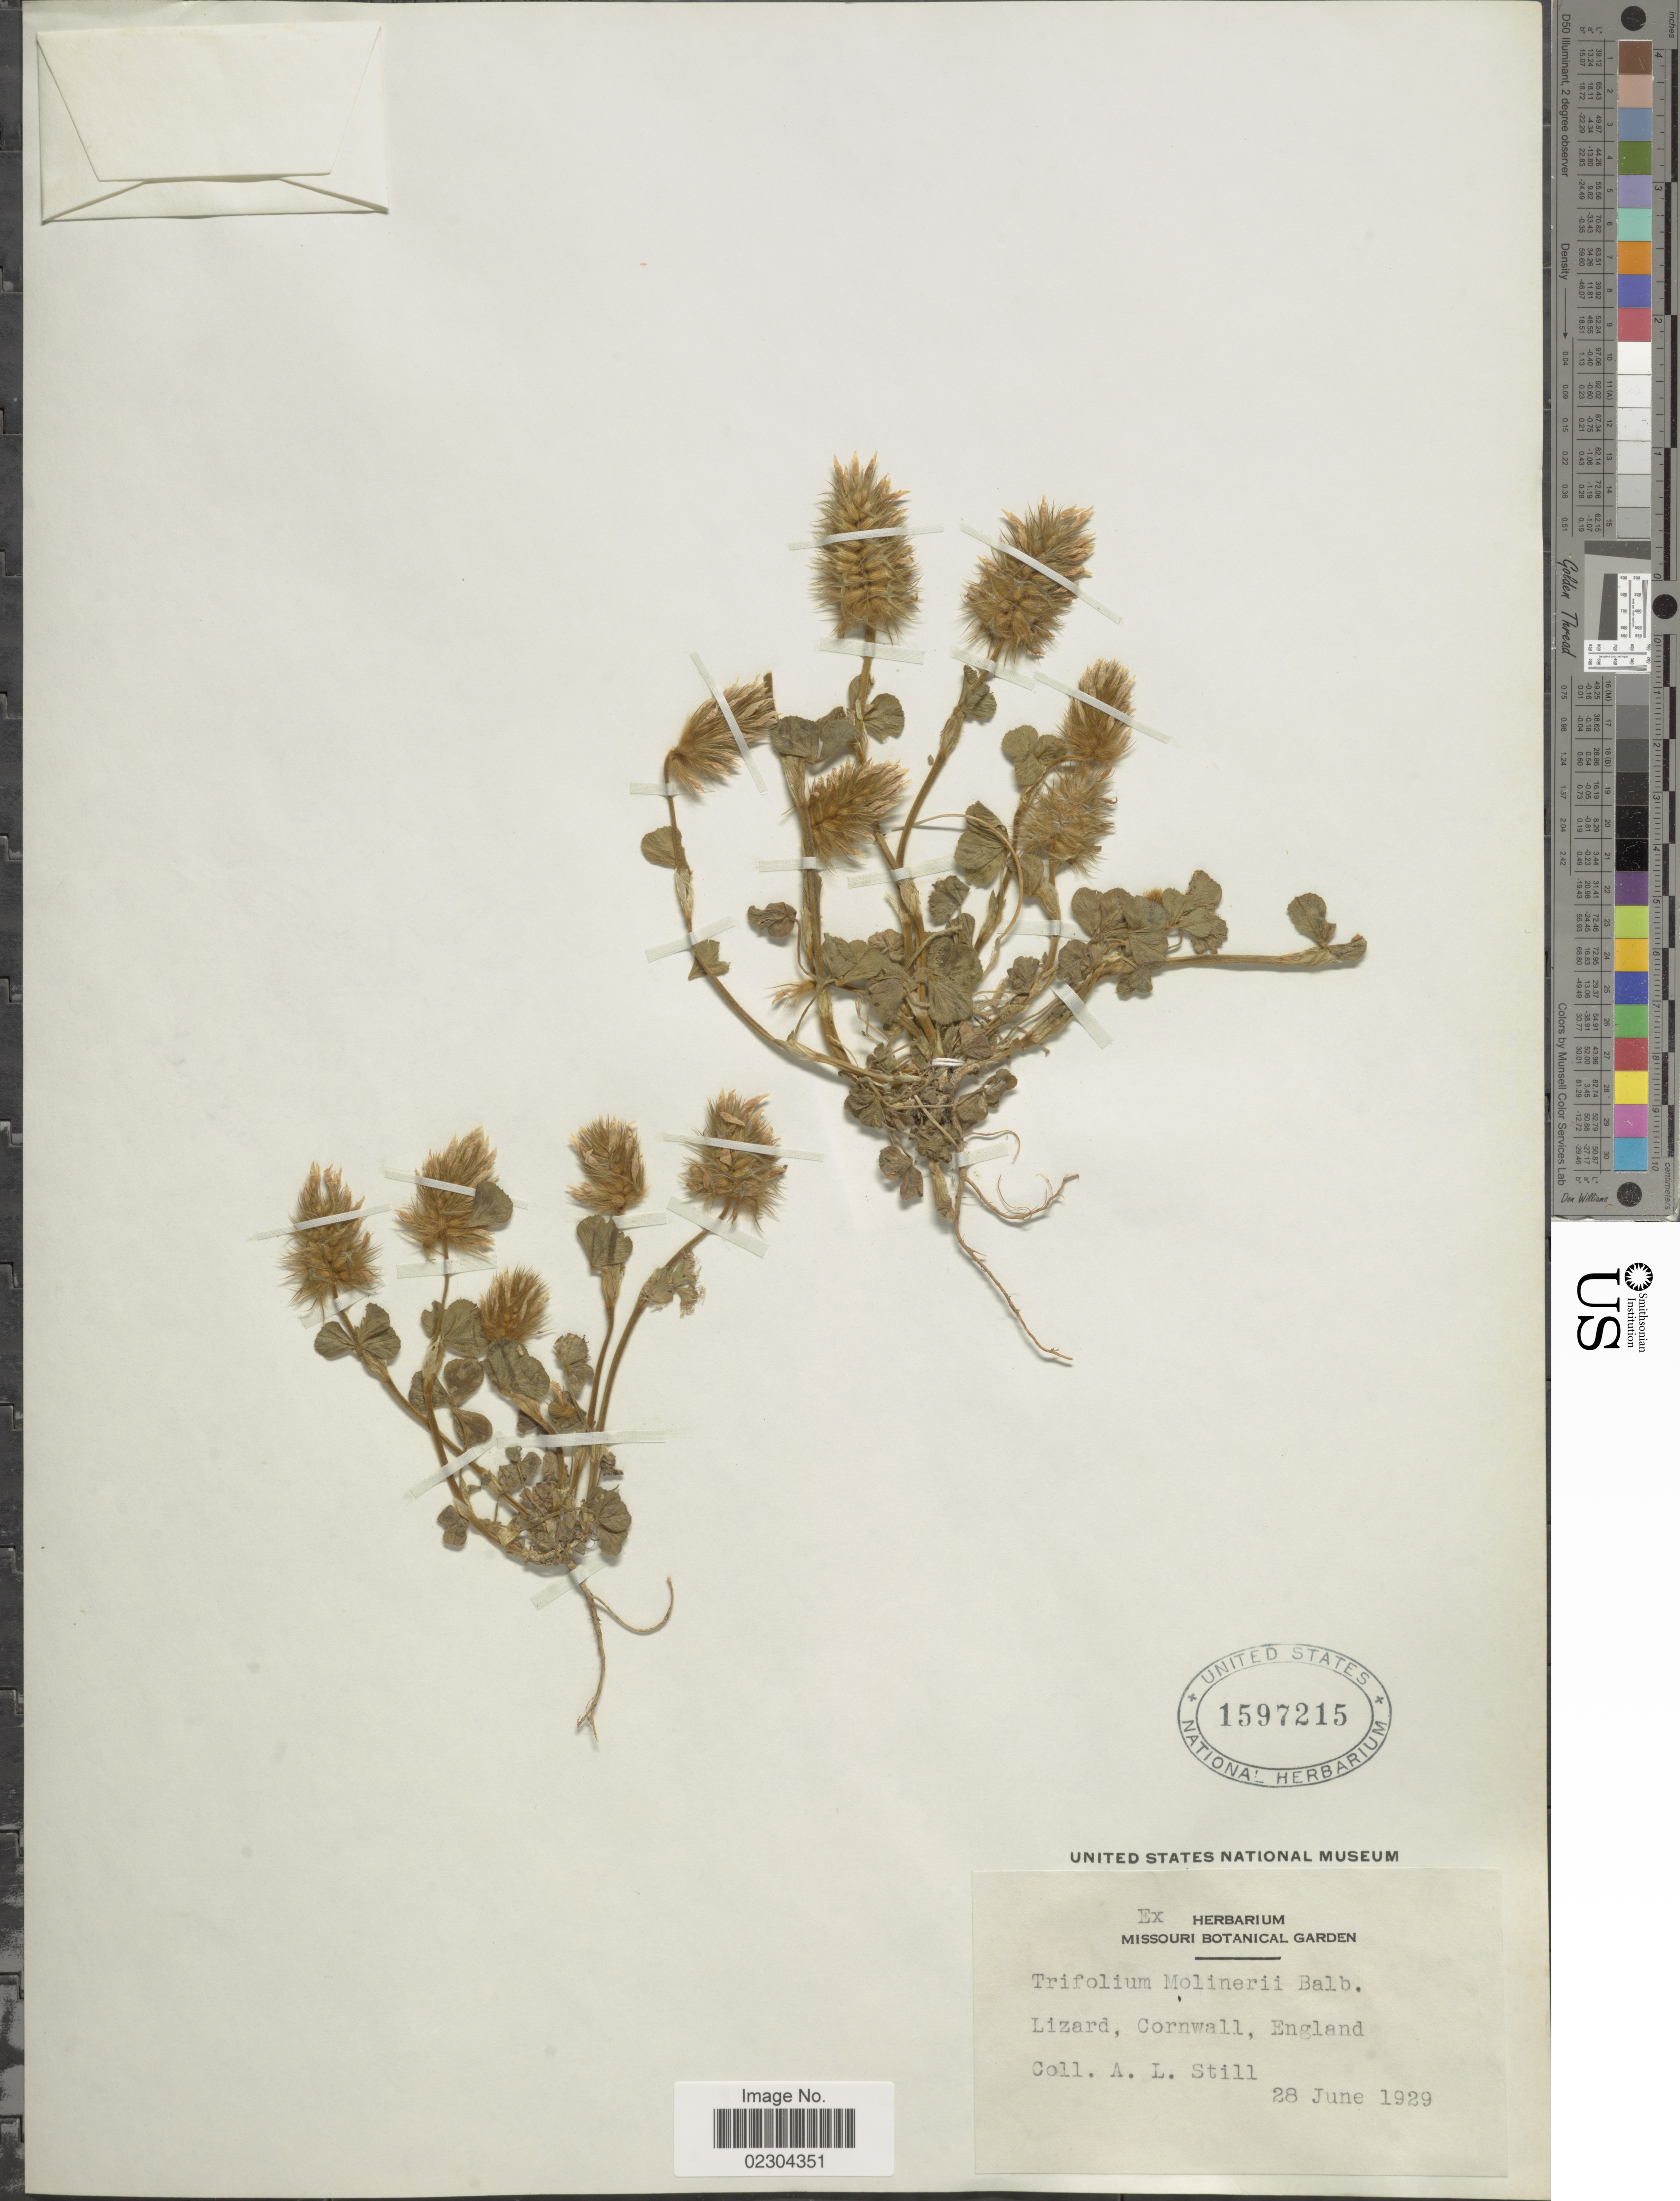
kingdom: Plantae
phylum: Tracheophyta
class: Magnoliopsida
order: Fabales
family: Fabaceae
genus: Trifolium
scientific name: Trifolium molinerii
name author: Hornem.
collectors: A. Still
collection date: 1929-06-28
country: United Kingdom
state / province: England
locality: Lizard, Cornwall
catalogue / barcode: US 15972145